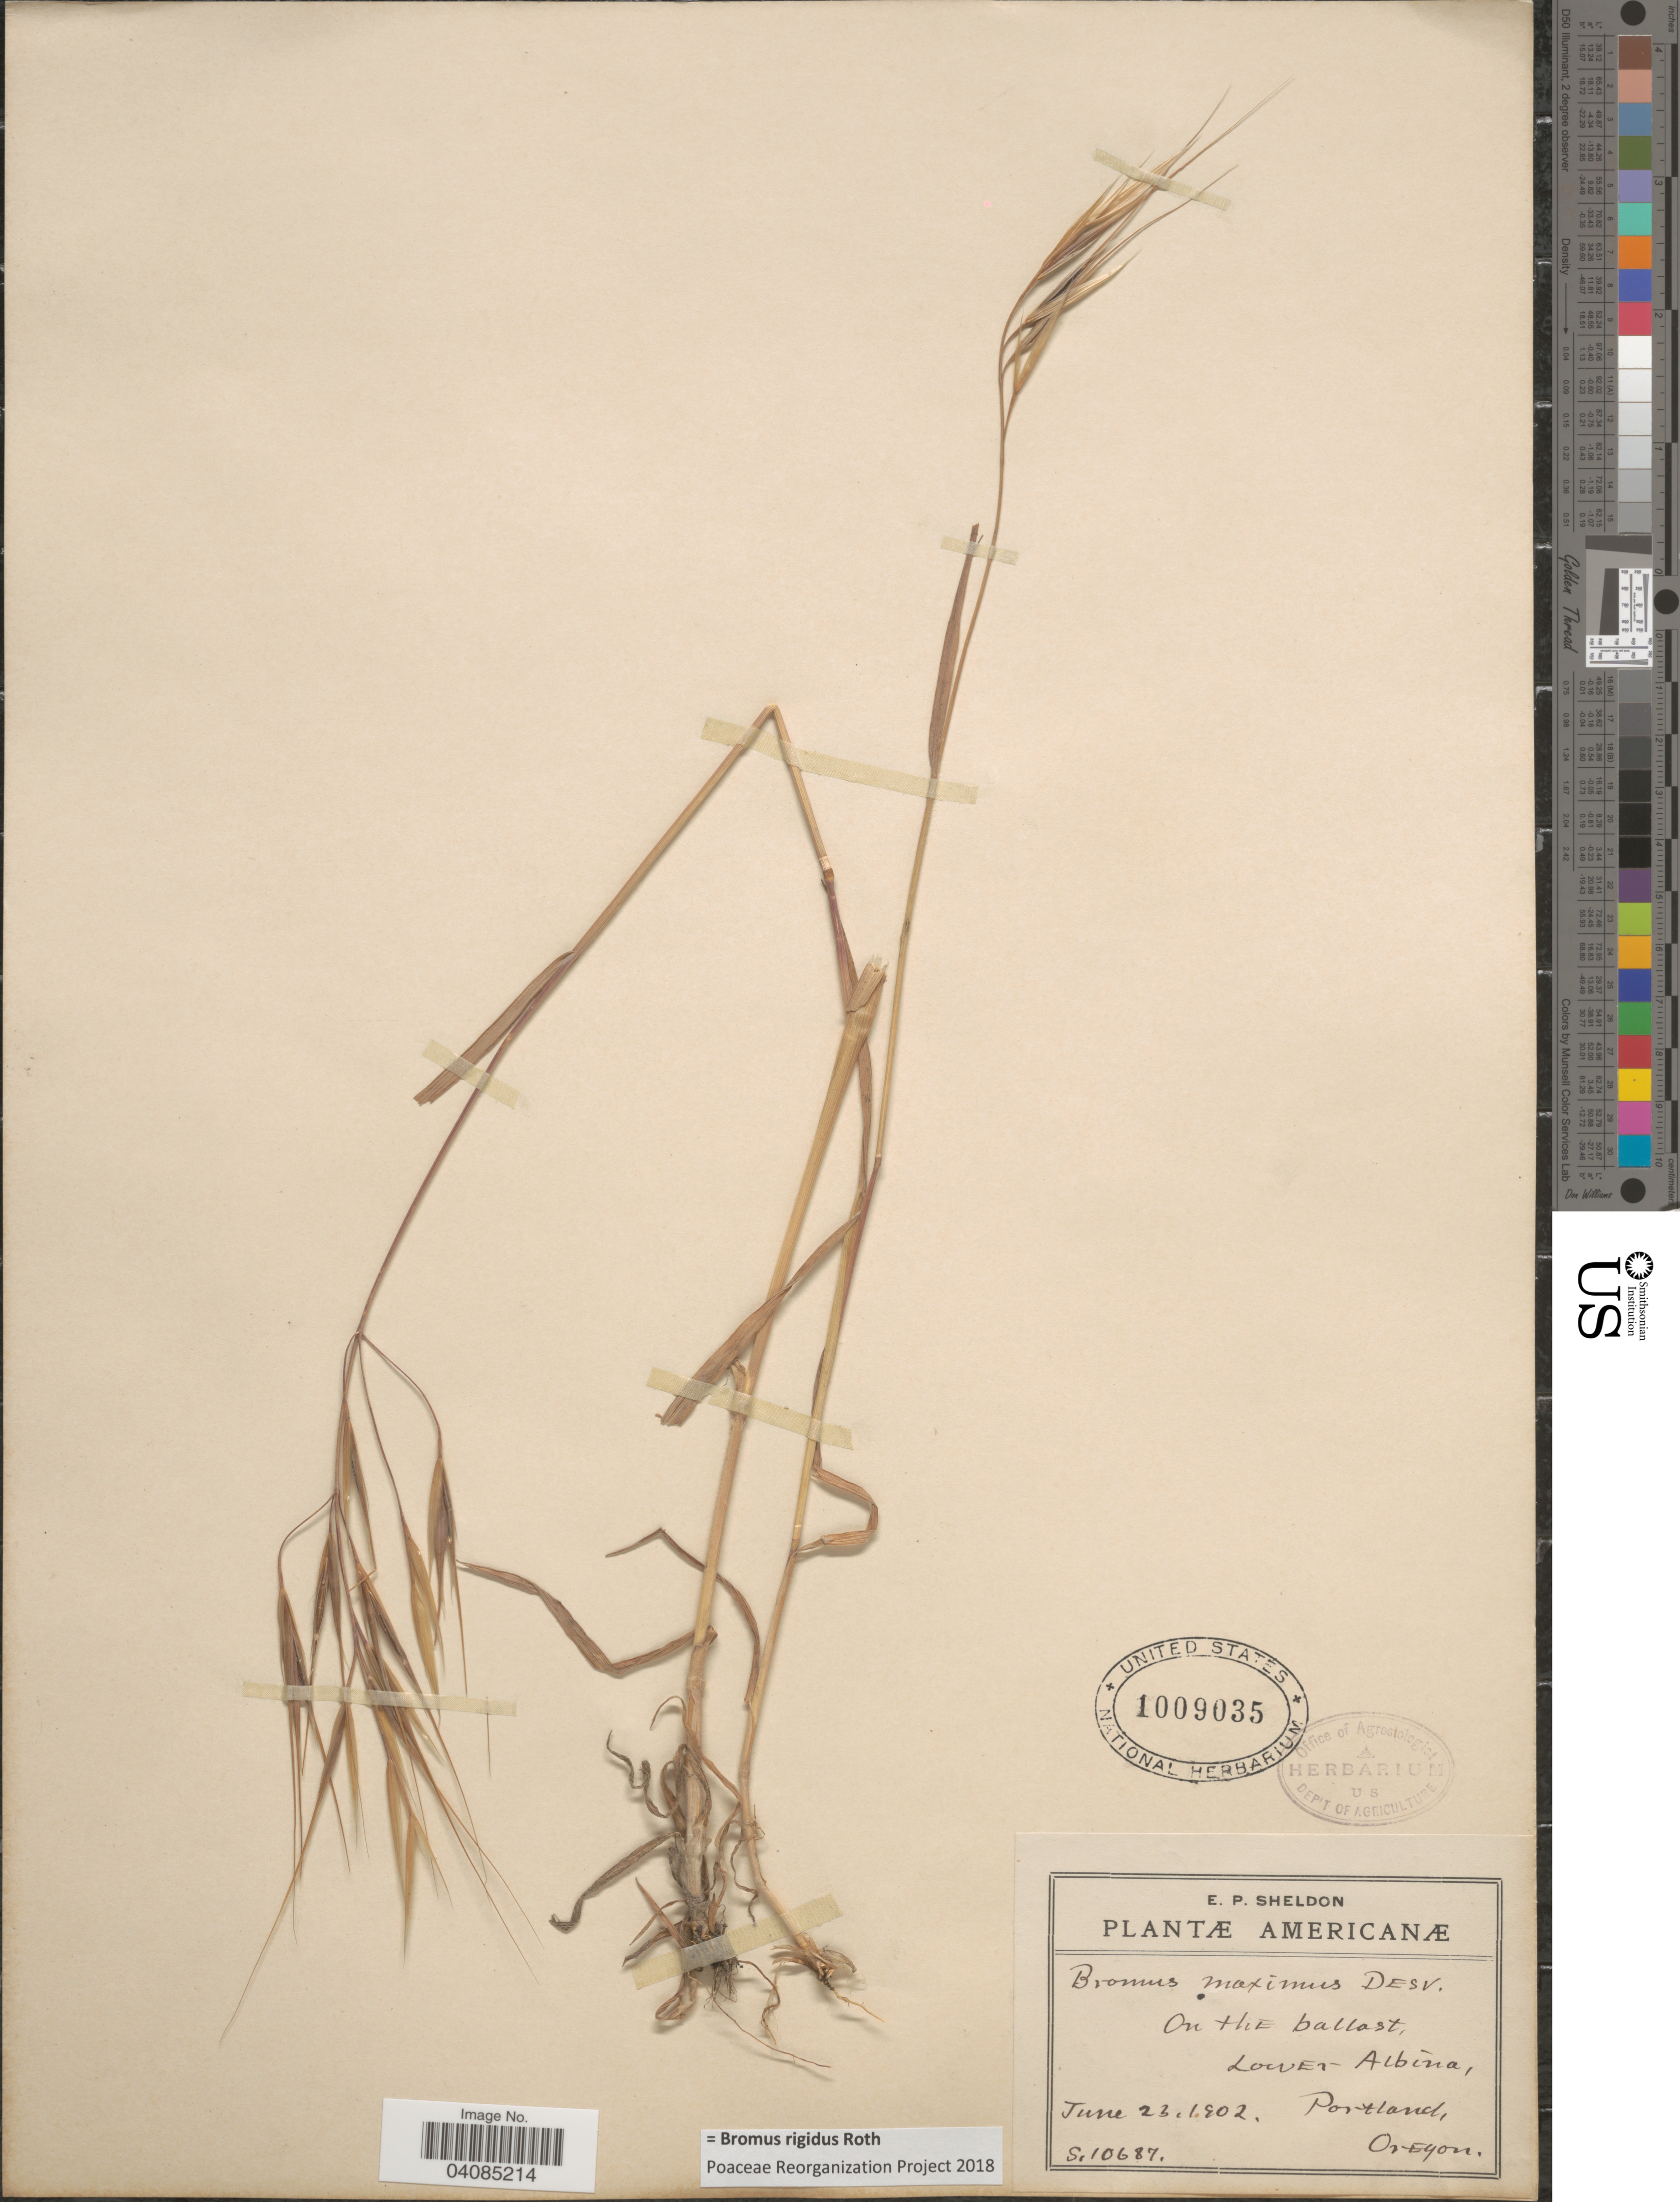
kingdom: Plantae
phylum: Tracheophyta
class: Liliopsida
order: Poales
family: Poaceae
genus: Bromus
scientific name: Bromus rigidus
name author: Roth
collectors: E. P. Sheldon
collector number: S10687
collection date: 1902-06-23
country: United States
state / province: Oregon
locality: On the ballast, Lower Albina, Portland.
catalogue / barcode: US 1009035